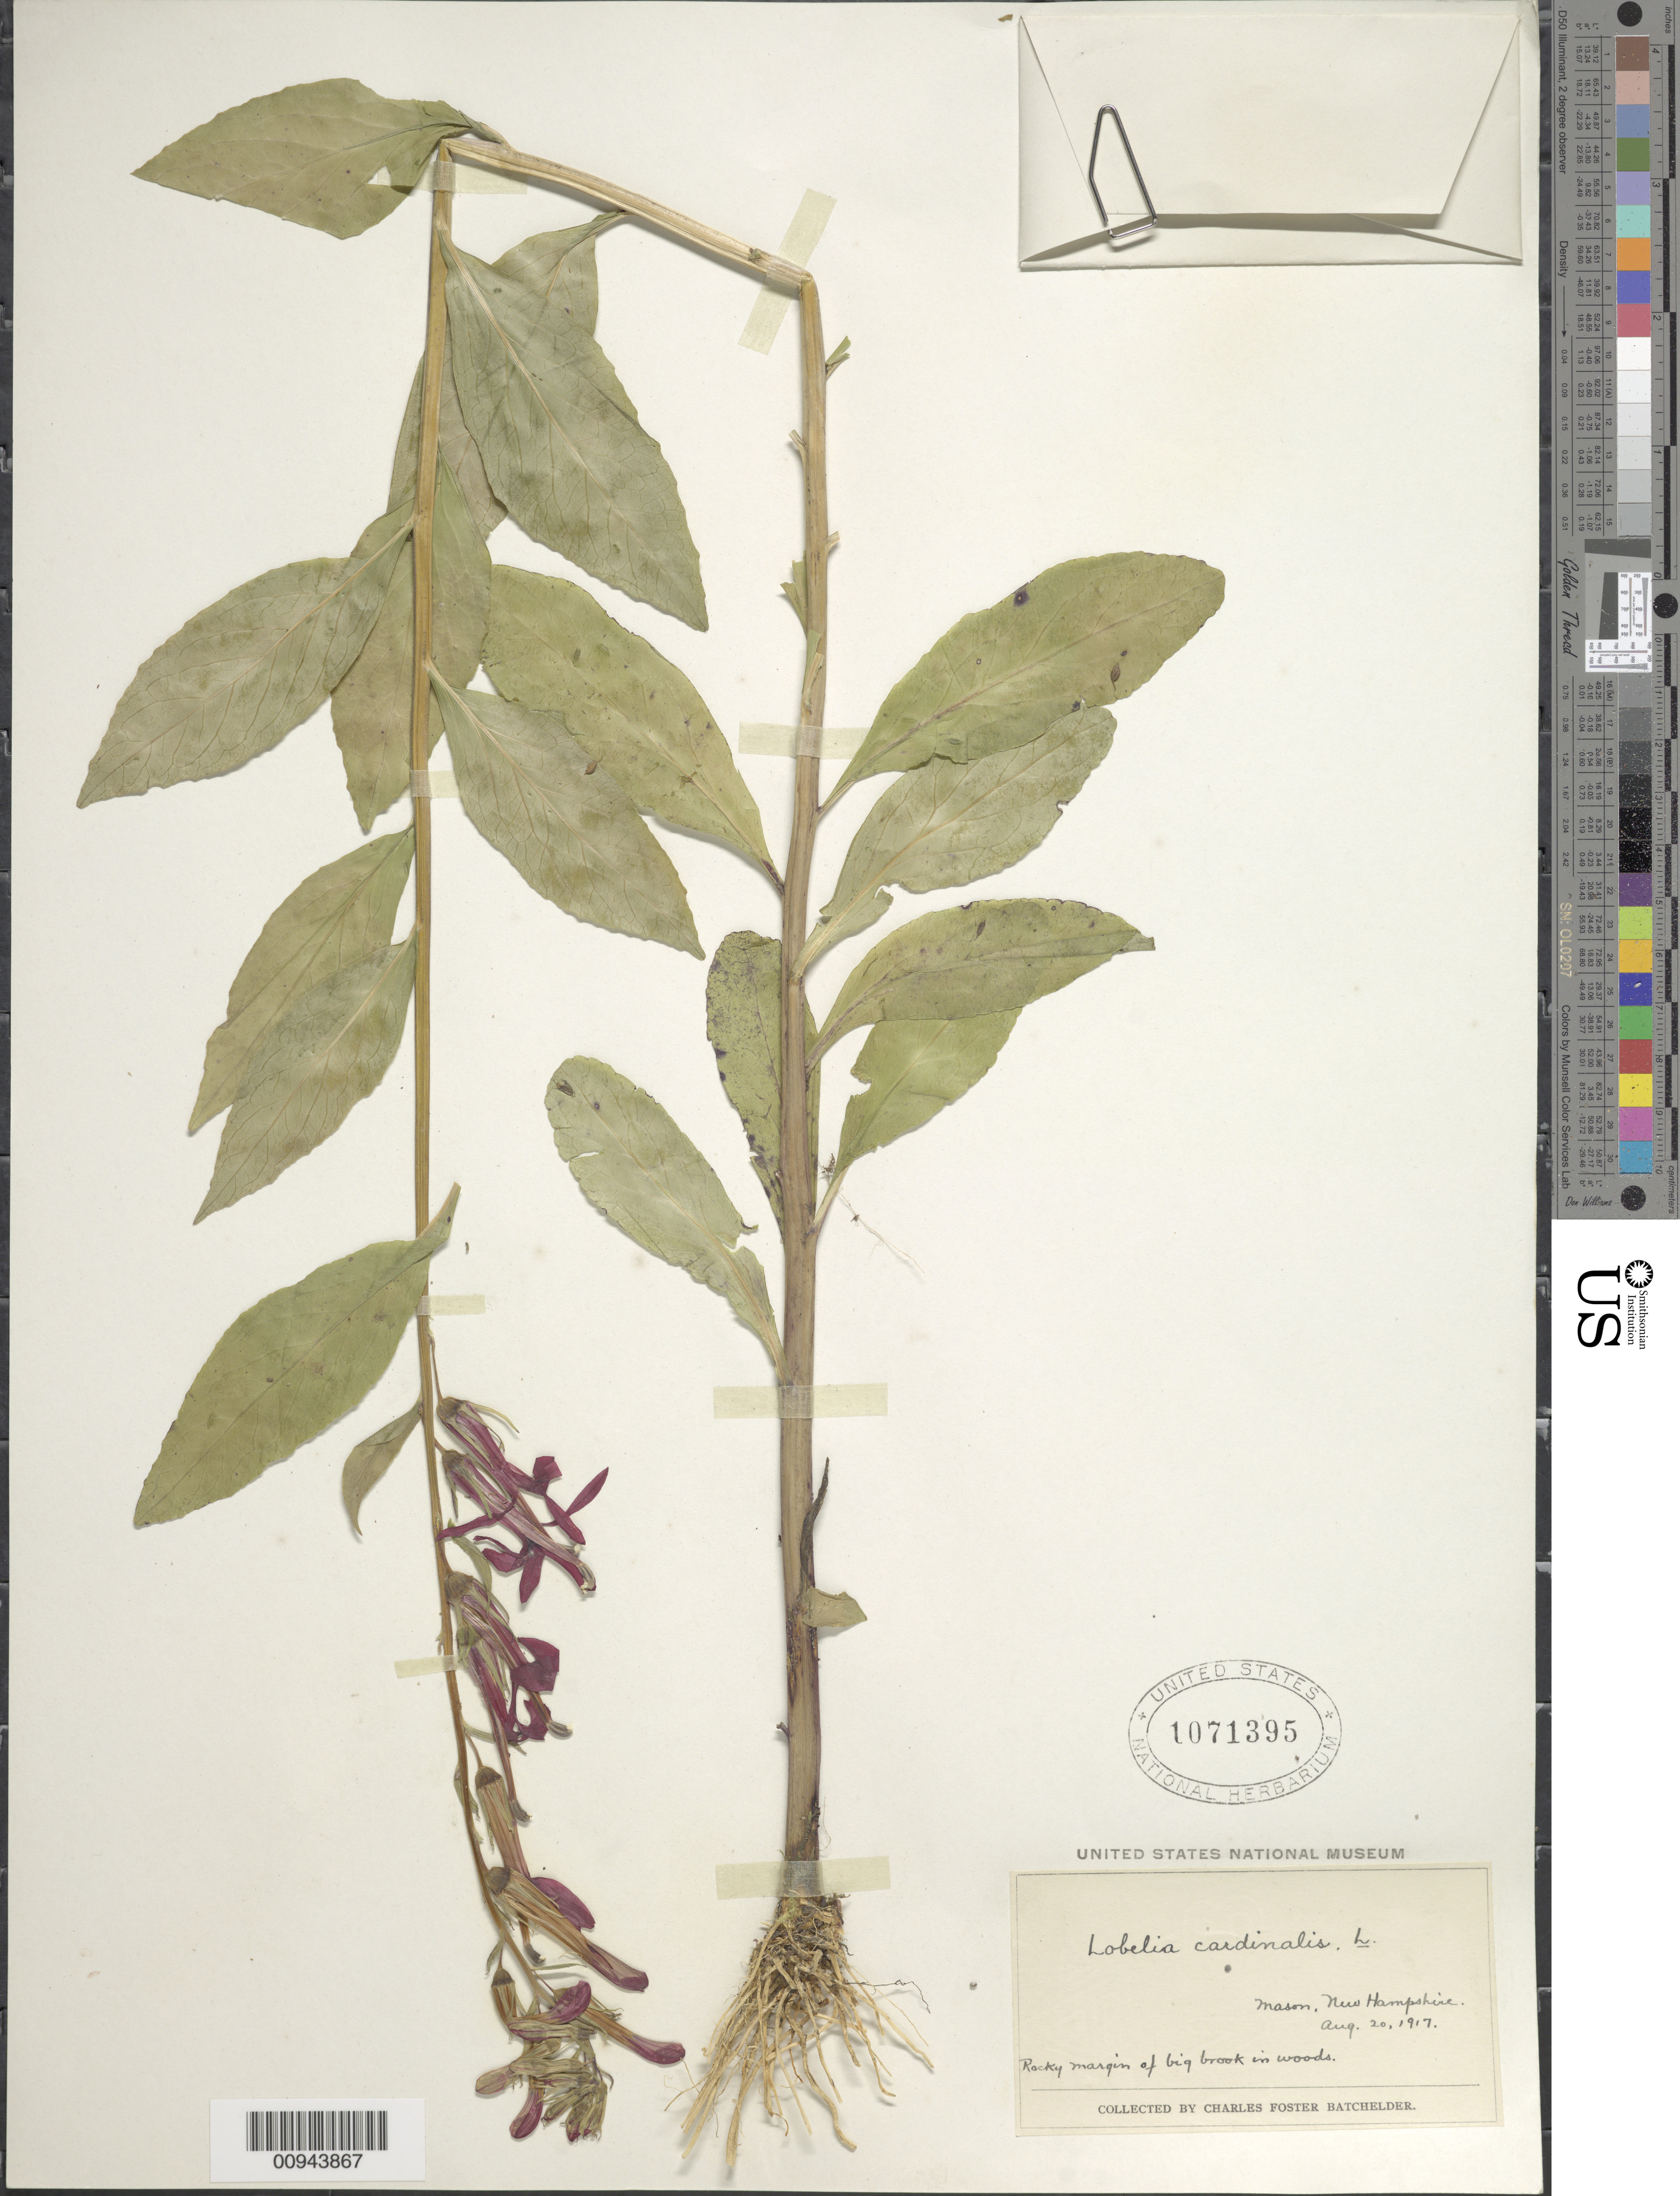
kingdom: Plantae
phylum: Tracheophyta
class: Magnoliopsida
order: Asterales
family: Campanulaceae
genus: Lobelia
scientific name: Lobelia cardinalis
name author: L.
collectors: C. Batchelder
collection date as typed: Aug. 20, 1917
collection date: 1917-08-20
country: United States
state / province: New Hampshire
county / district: Hillsborough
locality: Mason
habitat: rocky margin of big brook in woods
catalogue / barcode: US 1071395